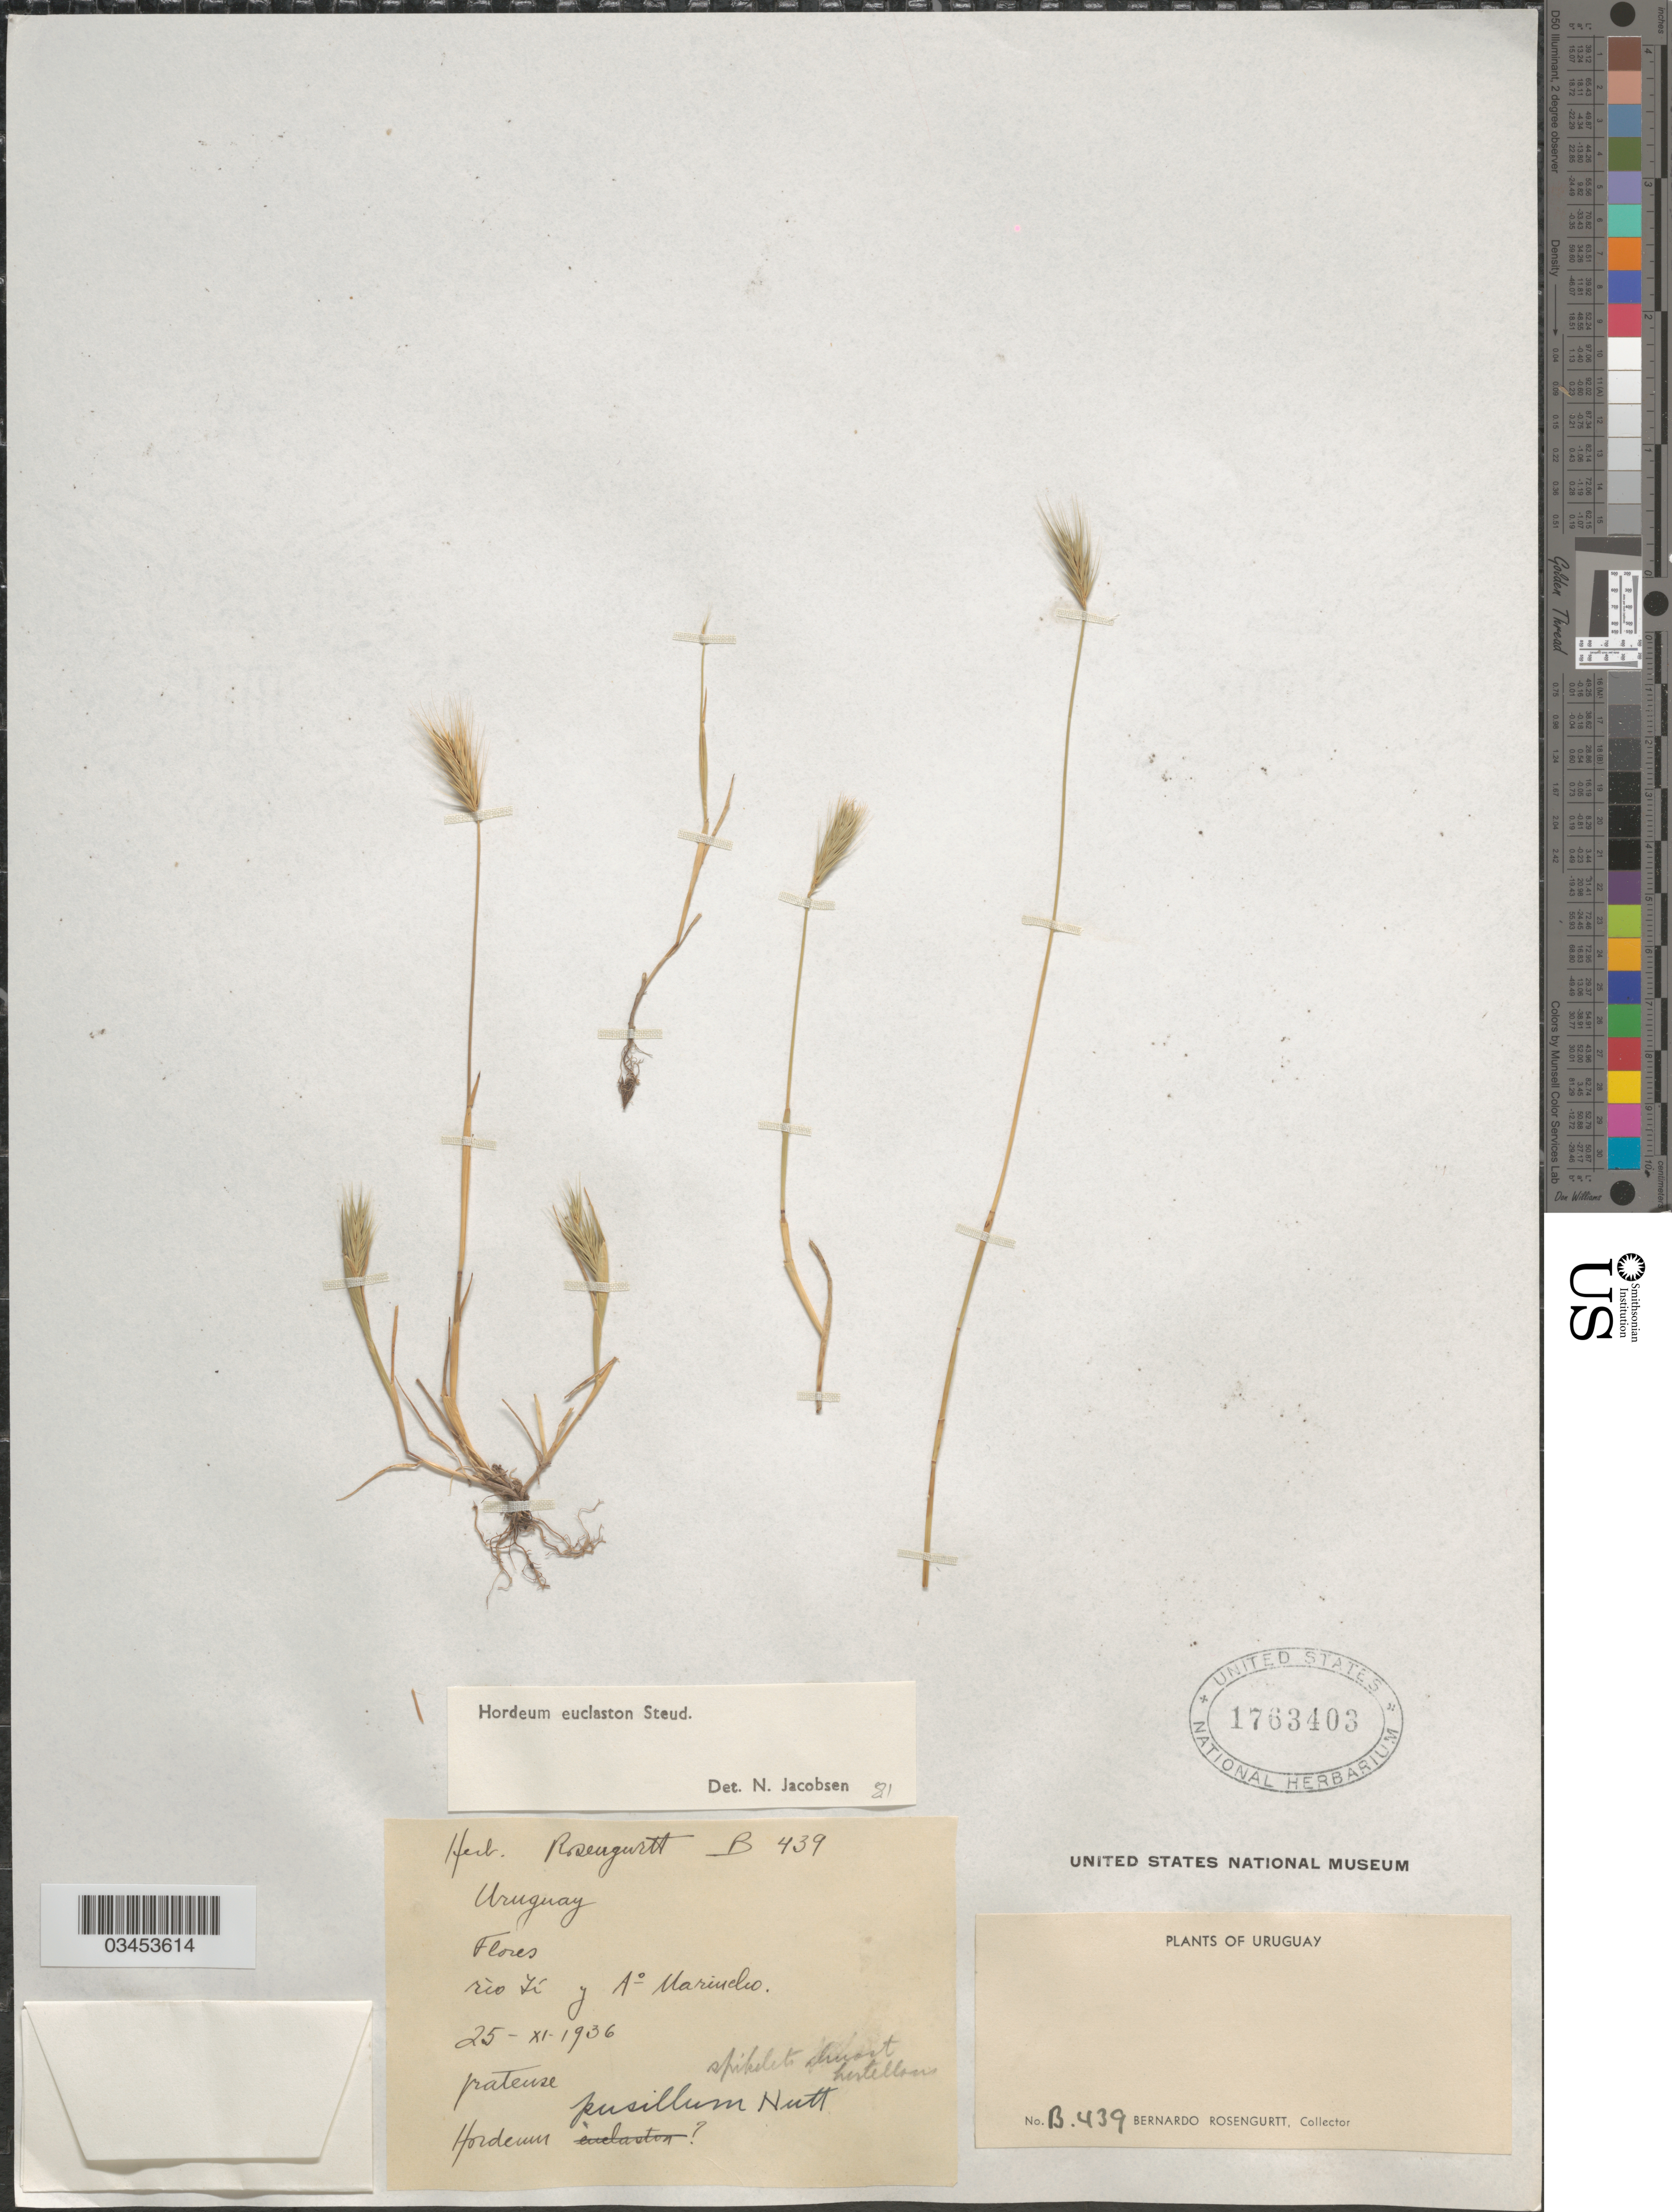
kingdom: Plantae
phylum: Tracheophyta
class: Liliopsida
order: Poales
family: Poaceae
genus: Hordeum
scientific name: Hordeum euclaston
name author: Steud.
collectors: B. Rosengurtt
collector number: B.439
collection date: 1936-11-25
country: Uruguay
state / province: Flores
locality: Rìo Yí Aº Marincho.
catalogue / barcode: US 1763403